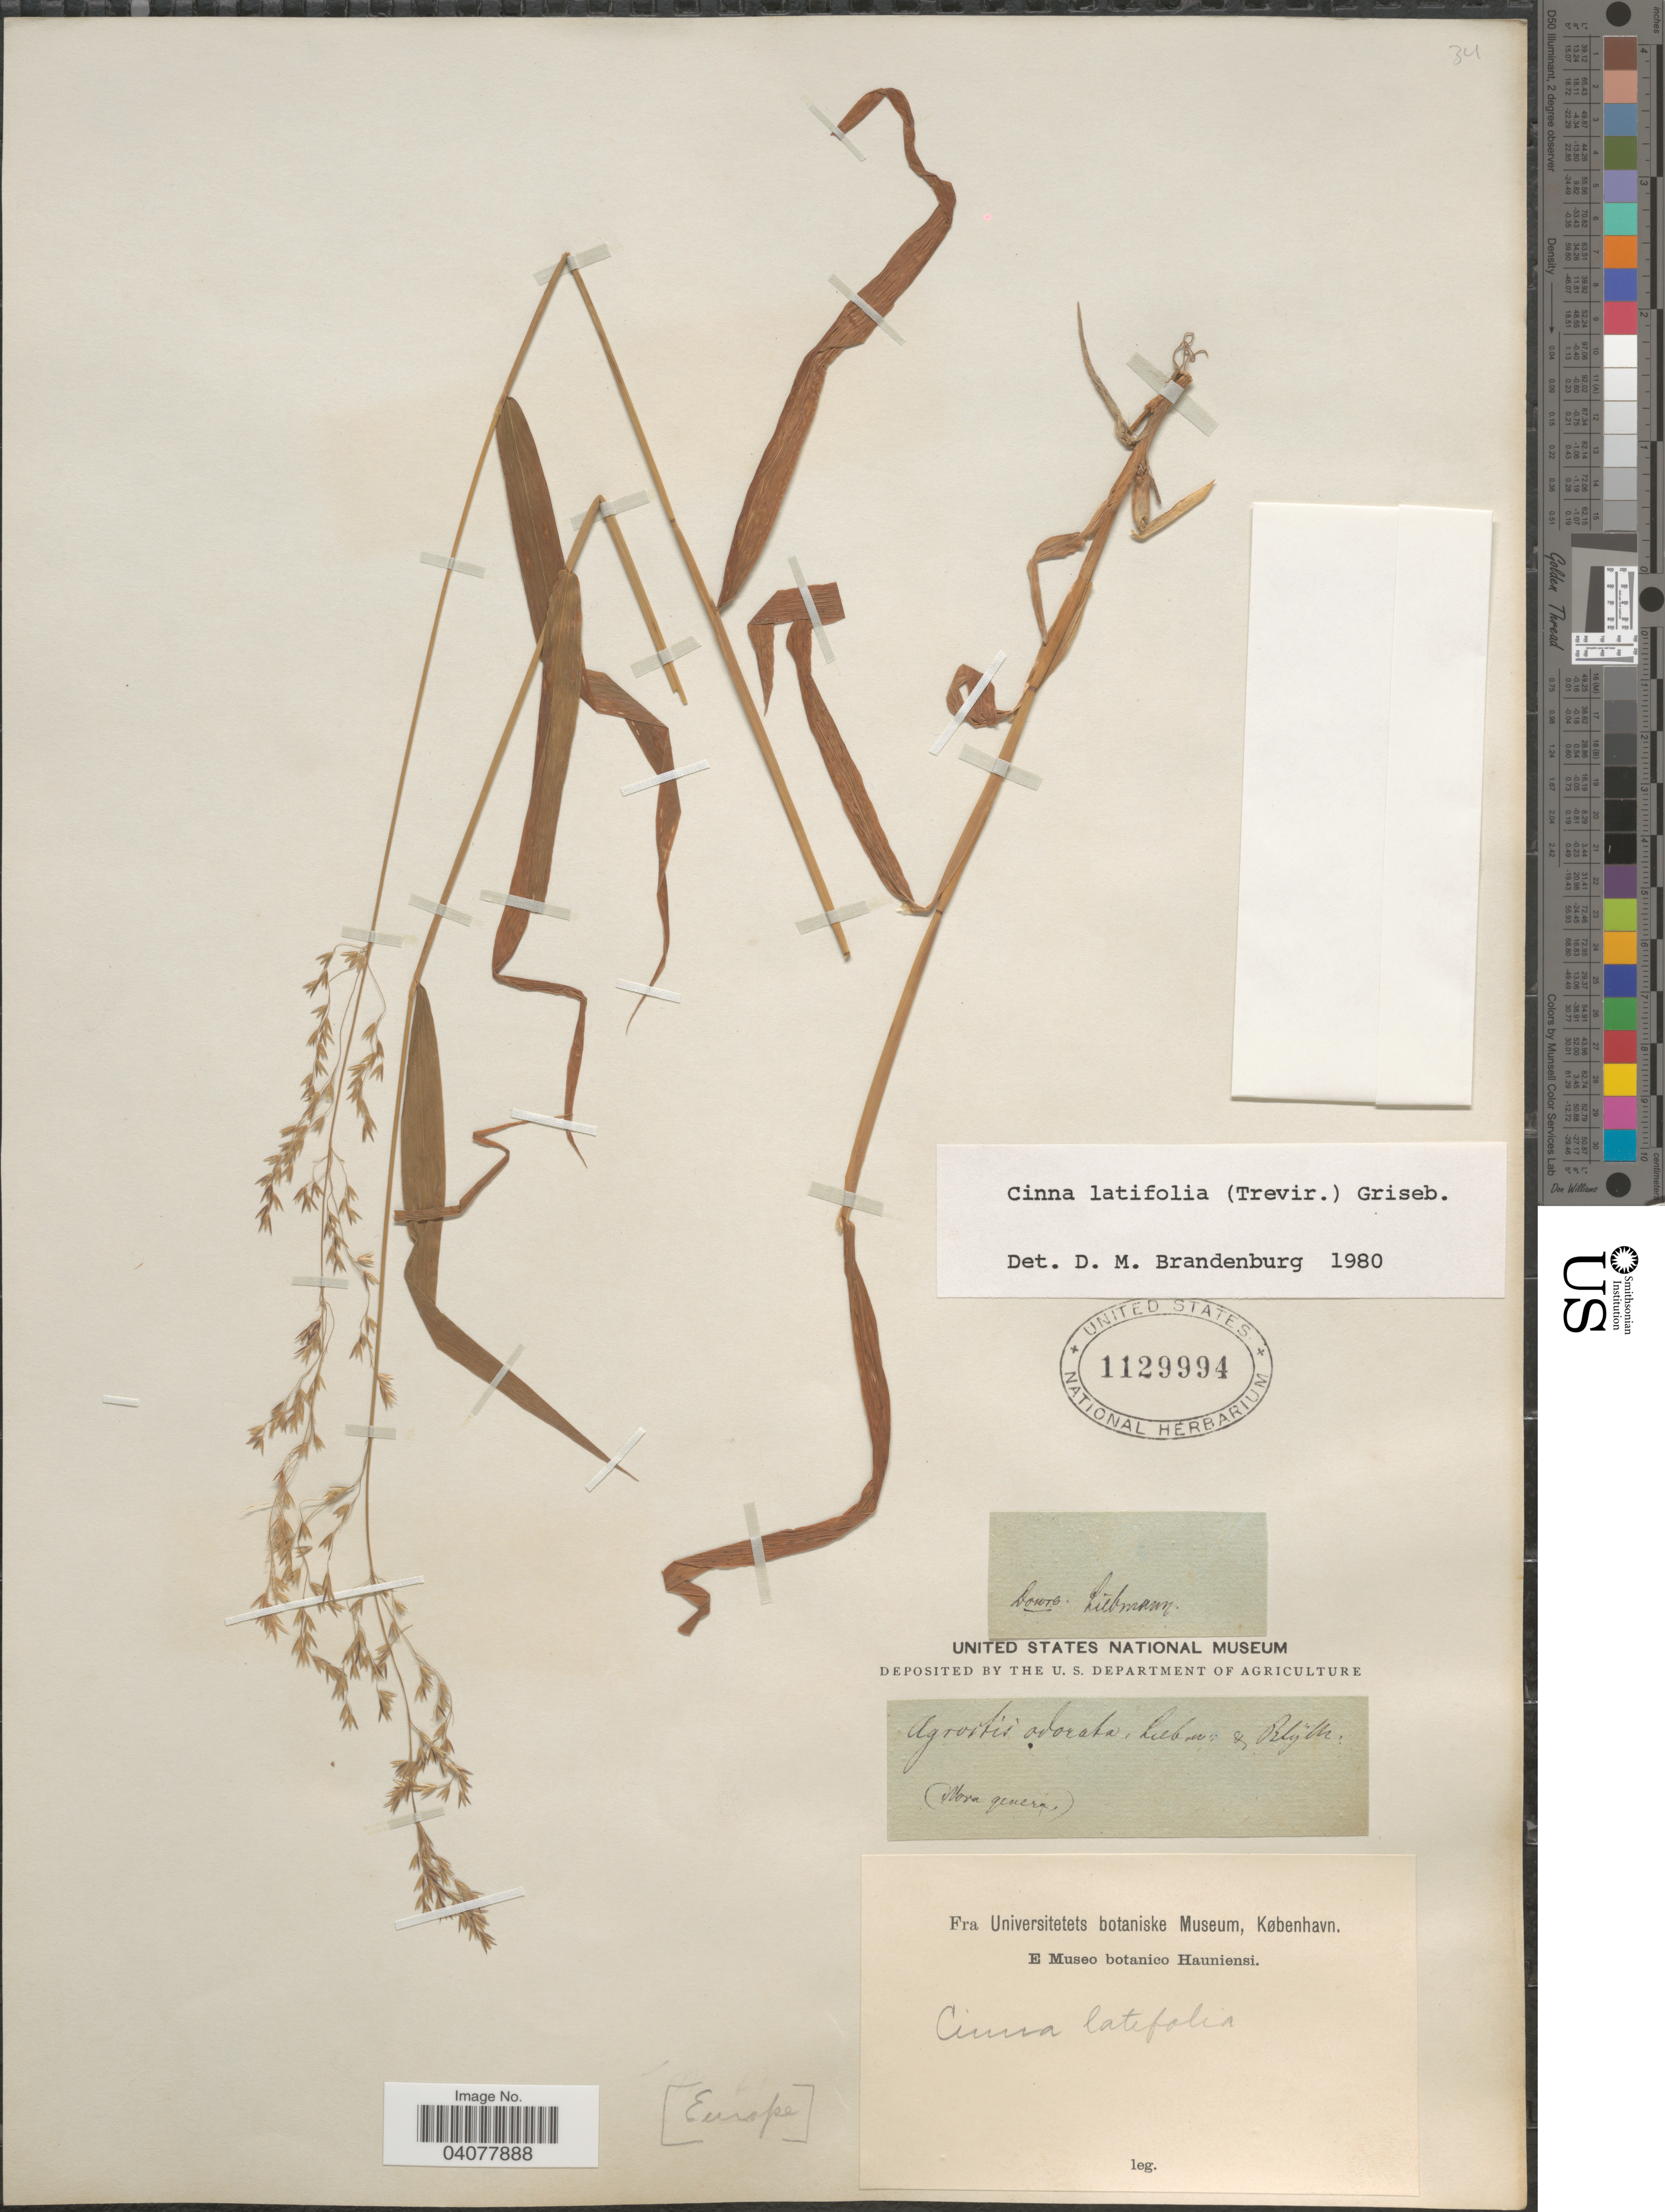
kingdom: Plantae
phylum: Tracheophyta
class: Liliopsida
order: Poales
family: Poaceae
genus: Cinna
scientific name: Cinna latifolia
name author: (Trevir. ex Goeppert) Griseb.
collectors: Liebmann, --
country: Norway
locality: Dovre. Europe.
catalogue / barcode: US 1129994